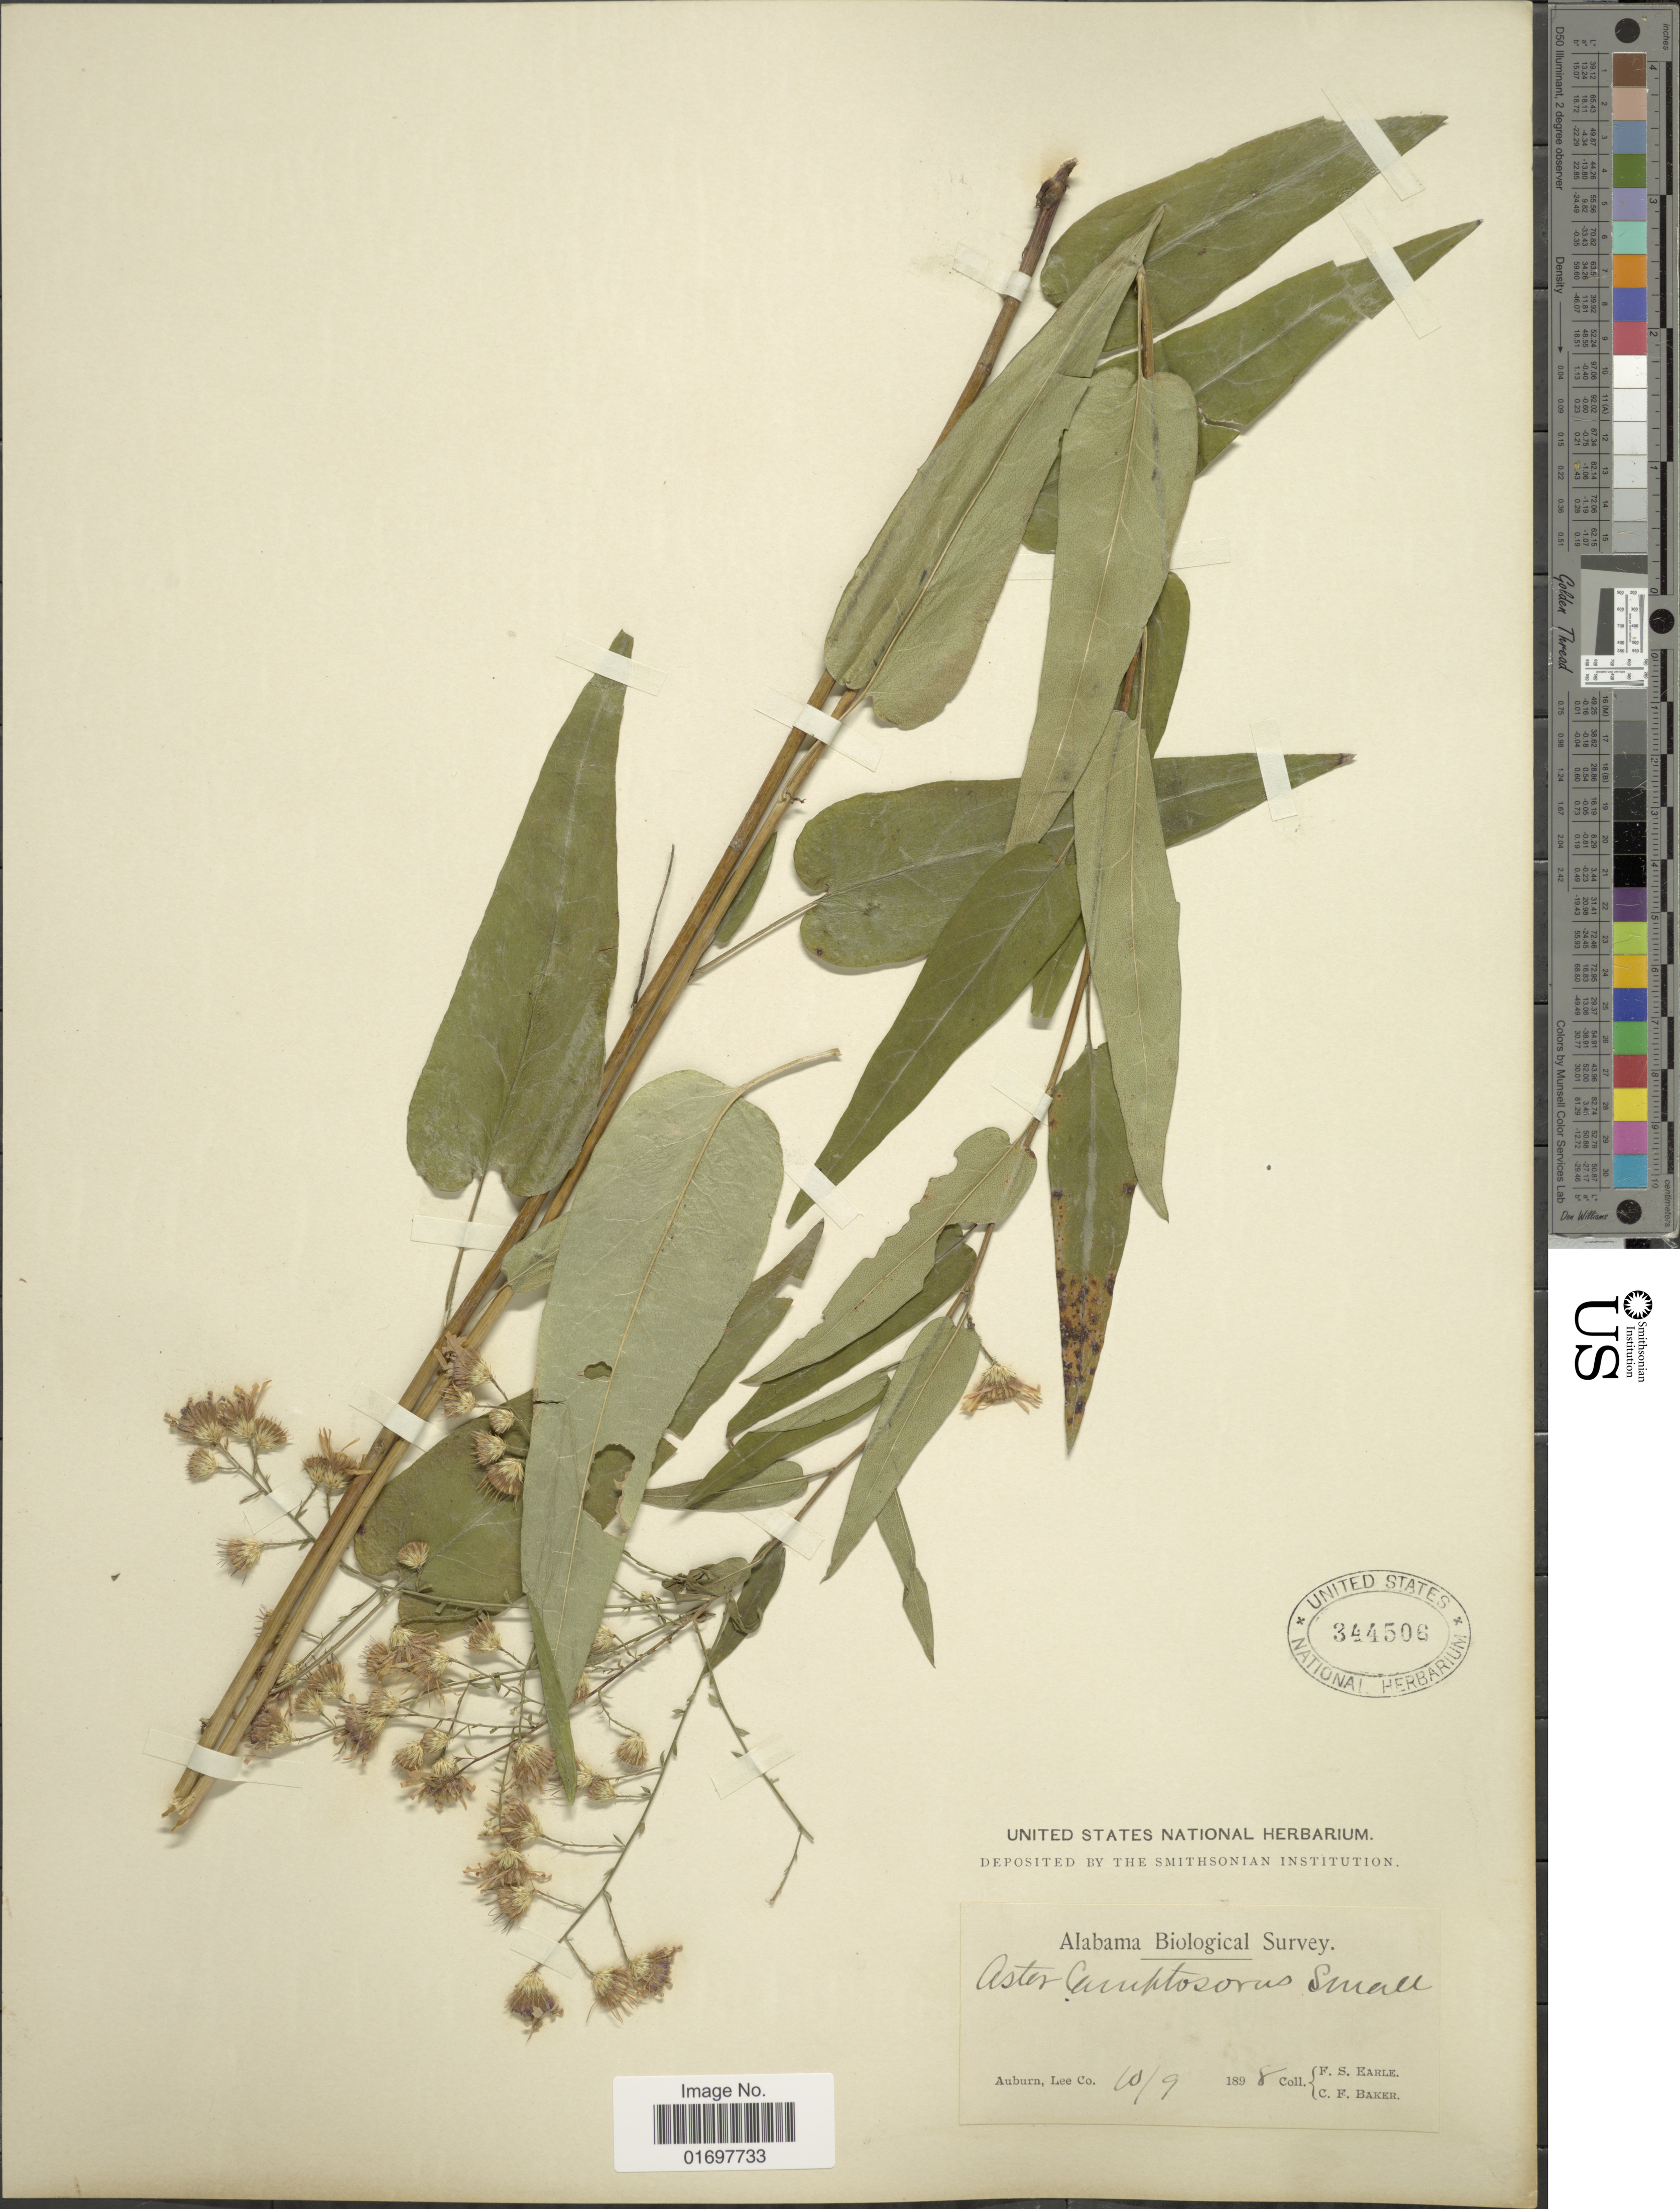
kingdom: Plantae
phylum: Tracheophyta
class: Magnoliopsida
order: Asterales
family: Asteraceae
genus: Symphyotrichum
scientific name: Symphyotrichum shortii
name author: (Lindl.) G.L. Nesom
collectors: F. S. Earle & C. F. Baker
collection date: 1898-10-09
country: United States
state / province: Alabama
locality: Auburn, Lee Co.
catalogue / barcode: US 344506